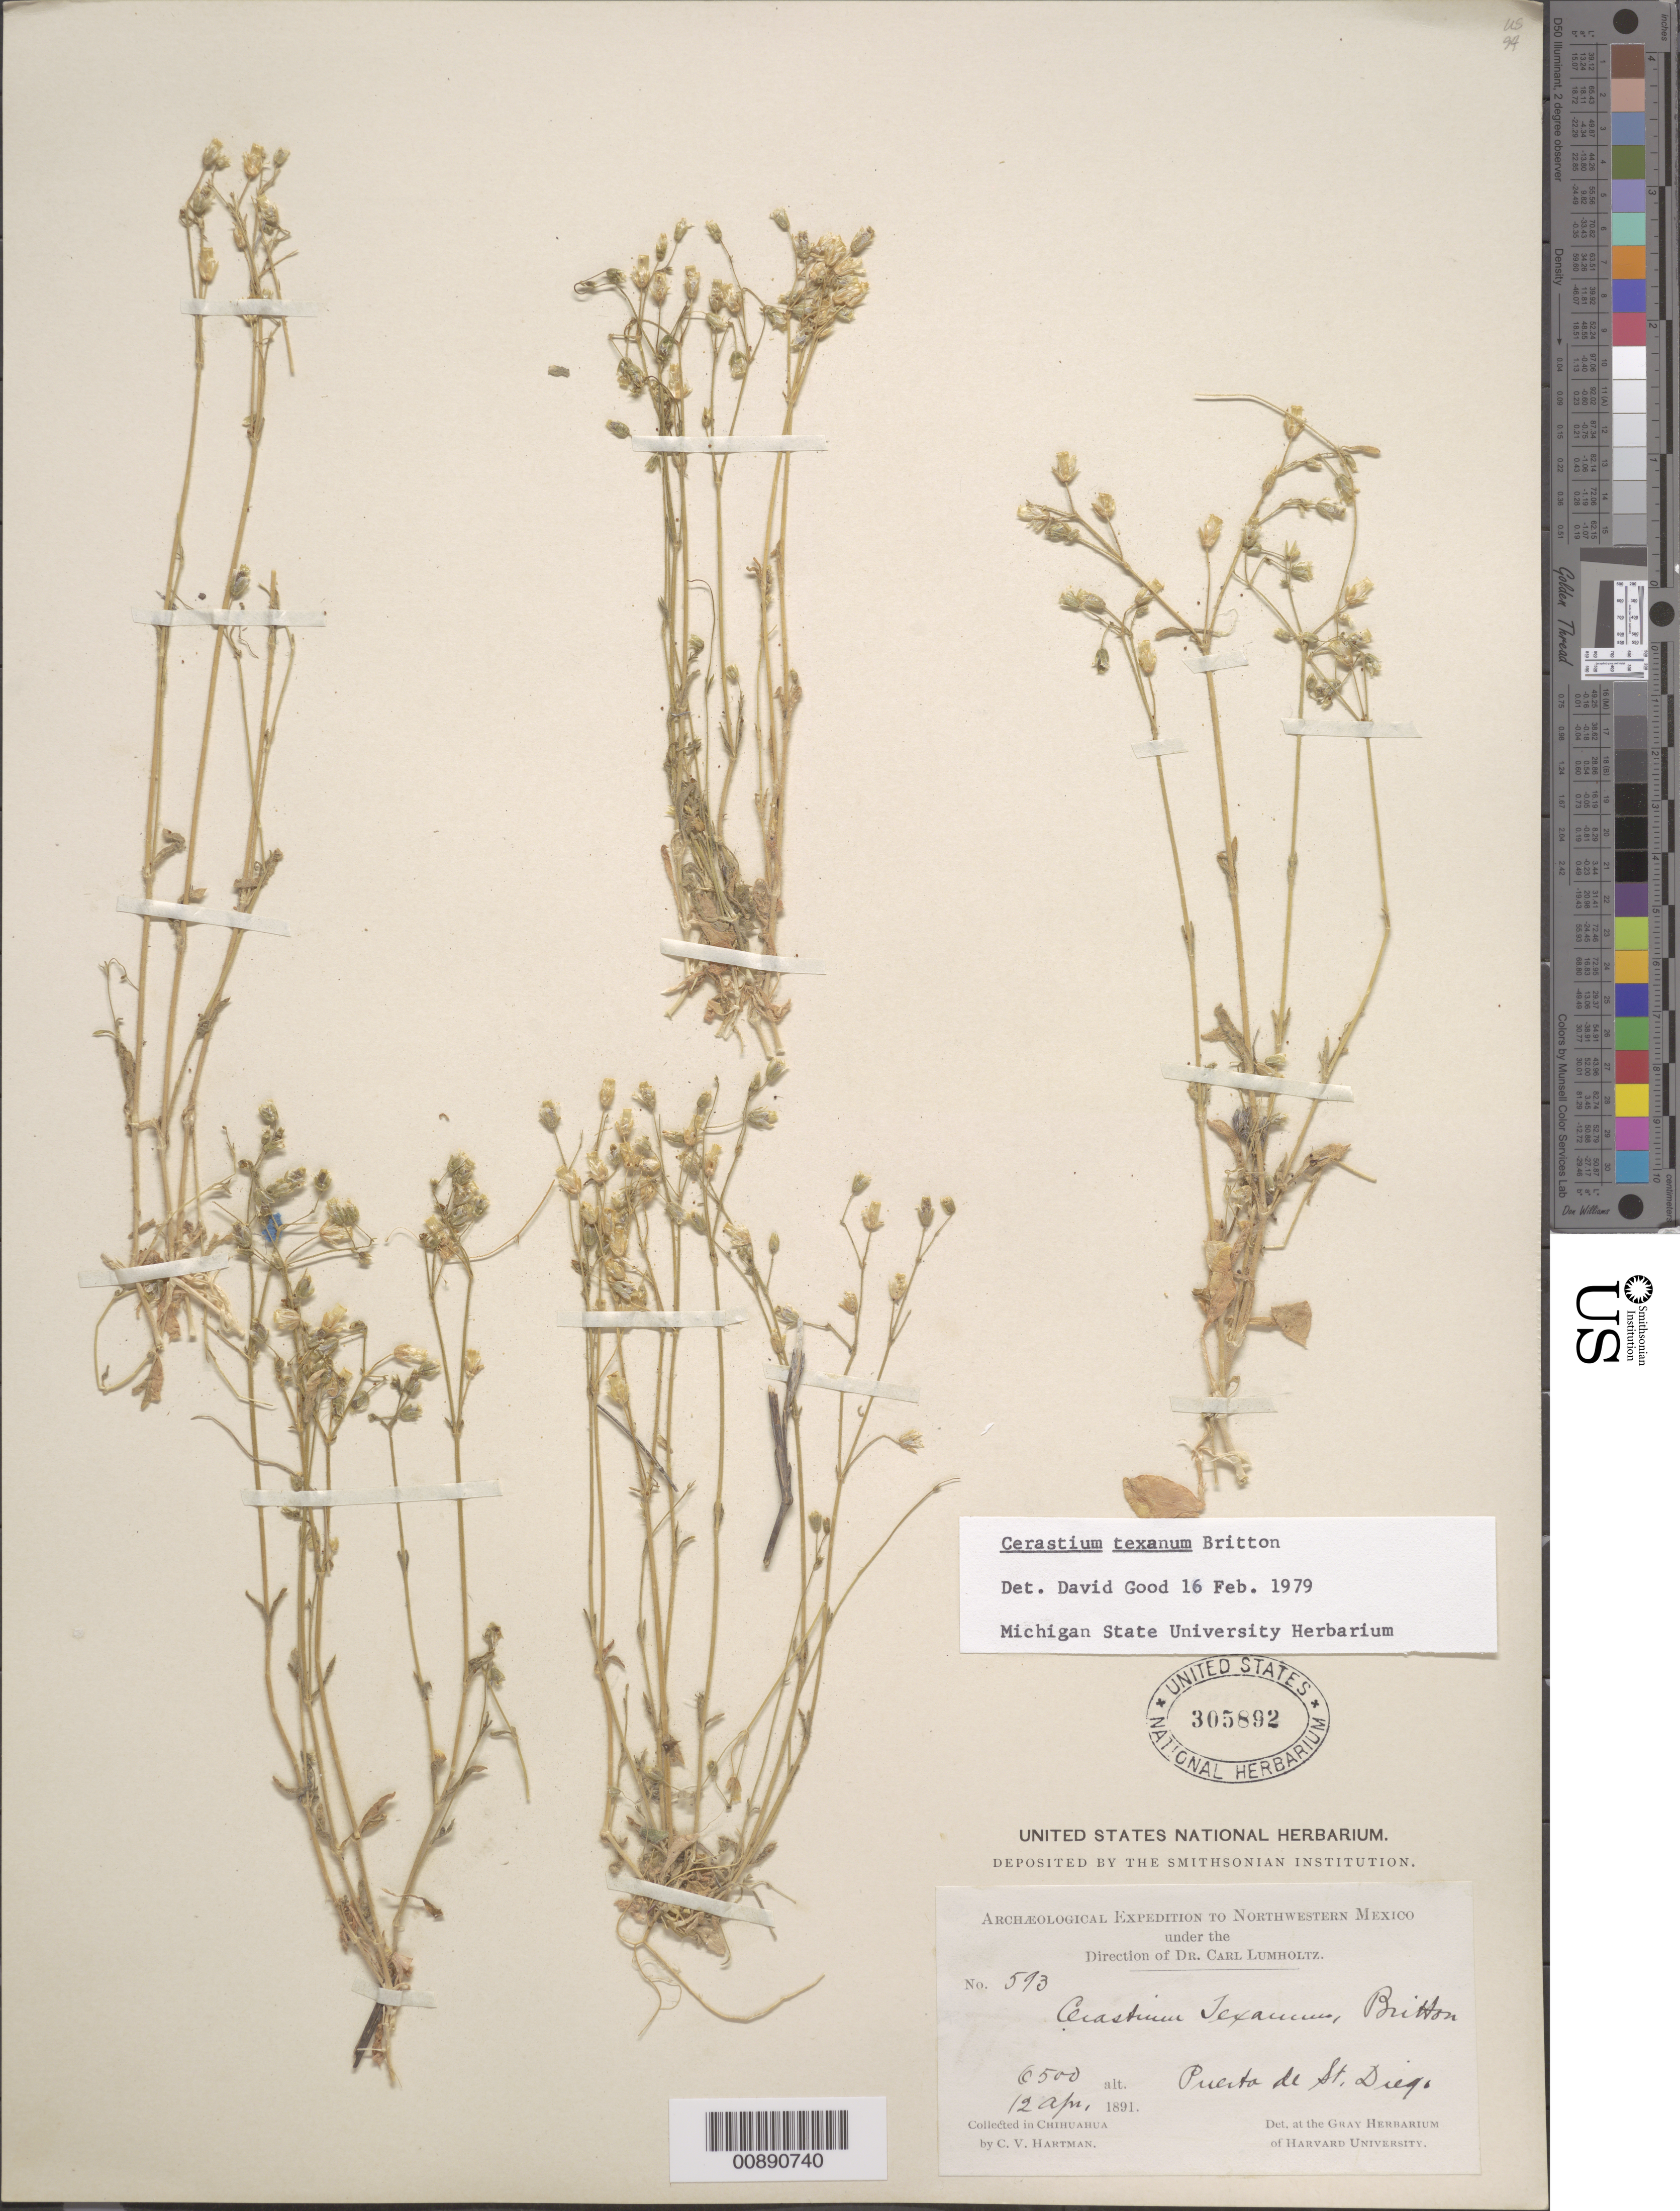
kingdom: Plantae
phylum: Tracheophyta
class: Magnoliopsida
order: Caryophyllales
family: Caryophyllaceae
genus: Cerastium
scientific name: Cerastium texanum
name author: Britton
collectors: C. V. Hartman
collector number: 593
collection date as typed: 12 Apr 1891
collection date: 1891-04-12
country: Mexico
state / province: Chihuahua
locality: Puerta de St. Diego, Chihuahua.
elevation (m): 1981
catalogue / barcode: US 305892